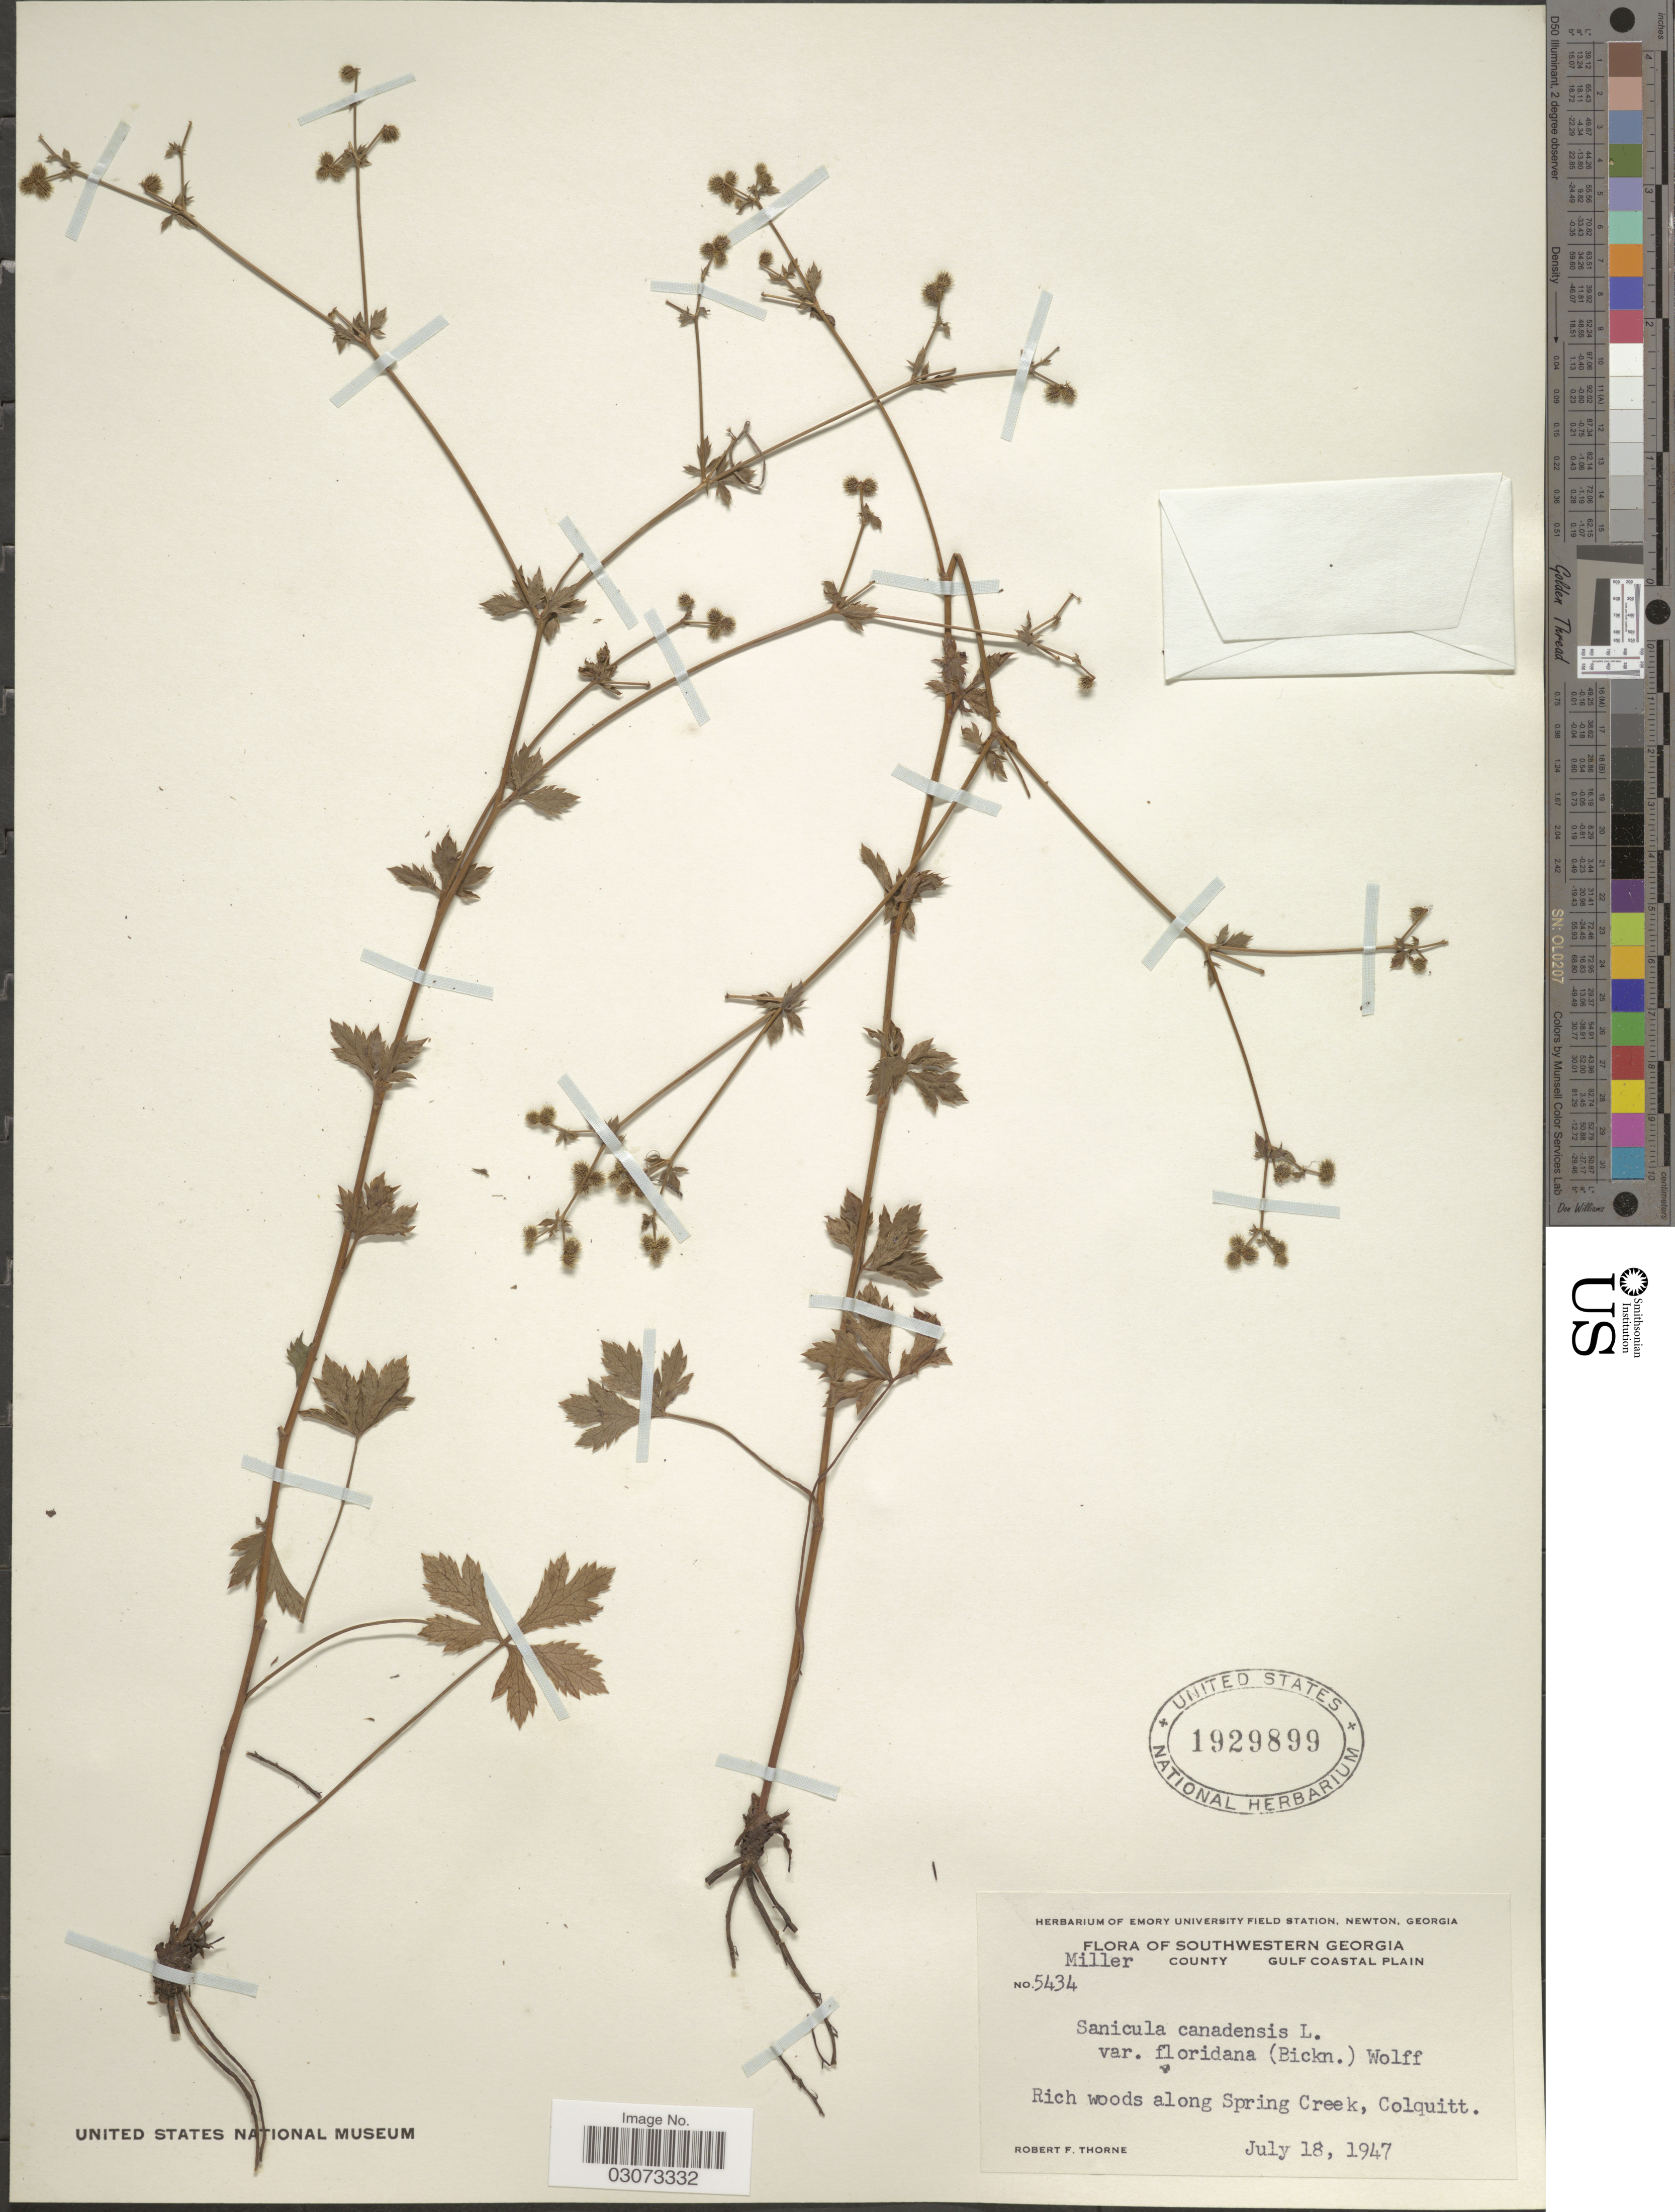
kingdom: Plantae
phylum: Tracheophyta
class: Magnoliopsida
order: Apiales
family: Apiaceae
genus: Sanicula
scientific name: Sanicula canadensis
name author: L.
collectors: R. F. Thorne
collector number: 5434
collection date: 1947-07-18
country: United States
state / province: Georgia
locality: Southwestern Georgia. Miller County. Gulf Coastal Plain. Rich woods along Spring Creek, Colquitt.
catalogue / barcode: US 1929899